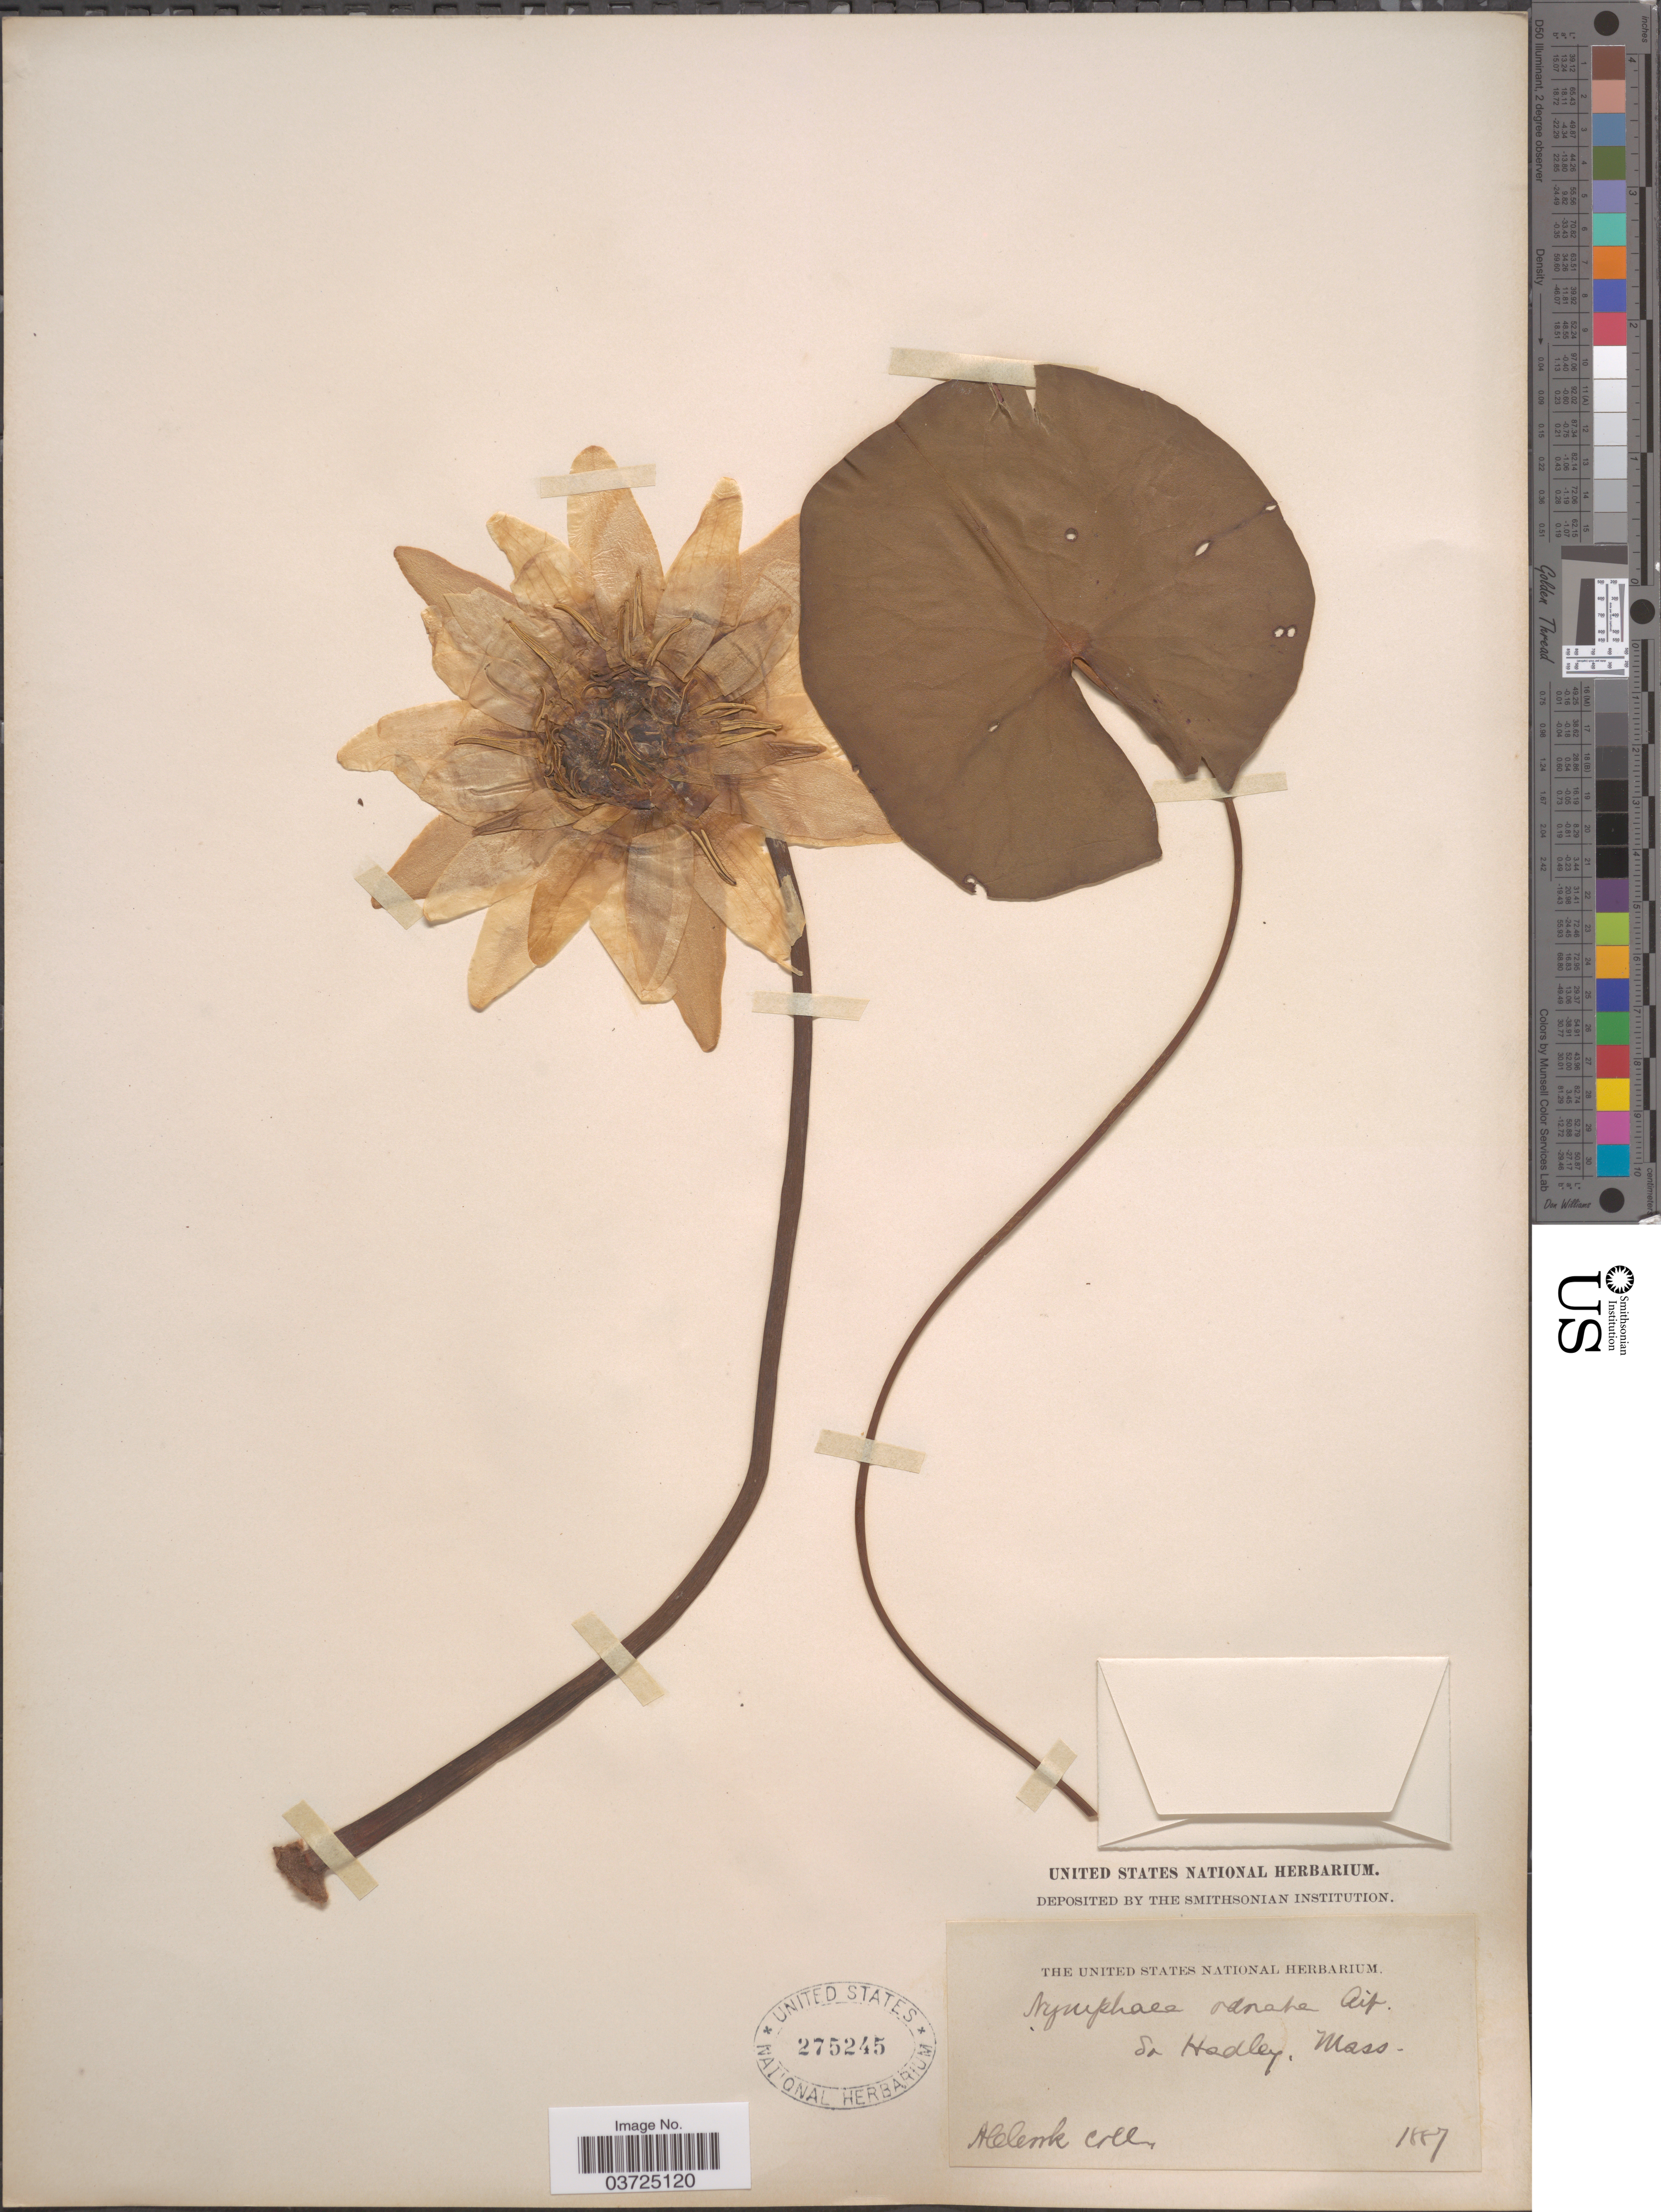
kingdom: Plantae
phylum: Tracheophyta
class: Magnoliopsida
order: Nymphaeales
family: Nymphaeaceae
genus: Nymphaea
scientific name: Nymphaea odorata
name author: Aiton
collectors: A. Cook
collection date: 1887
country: United States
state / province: Massachusetts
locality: So. Hadley.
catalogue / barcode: US 275245